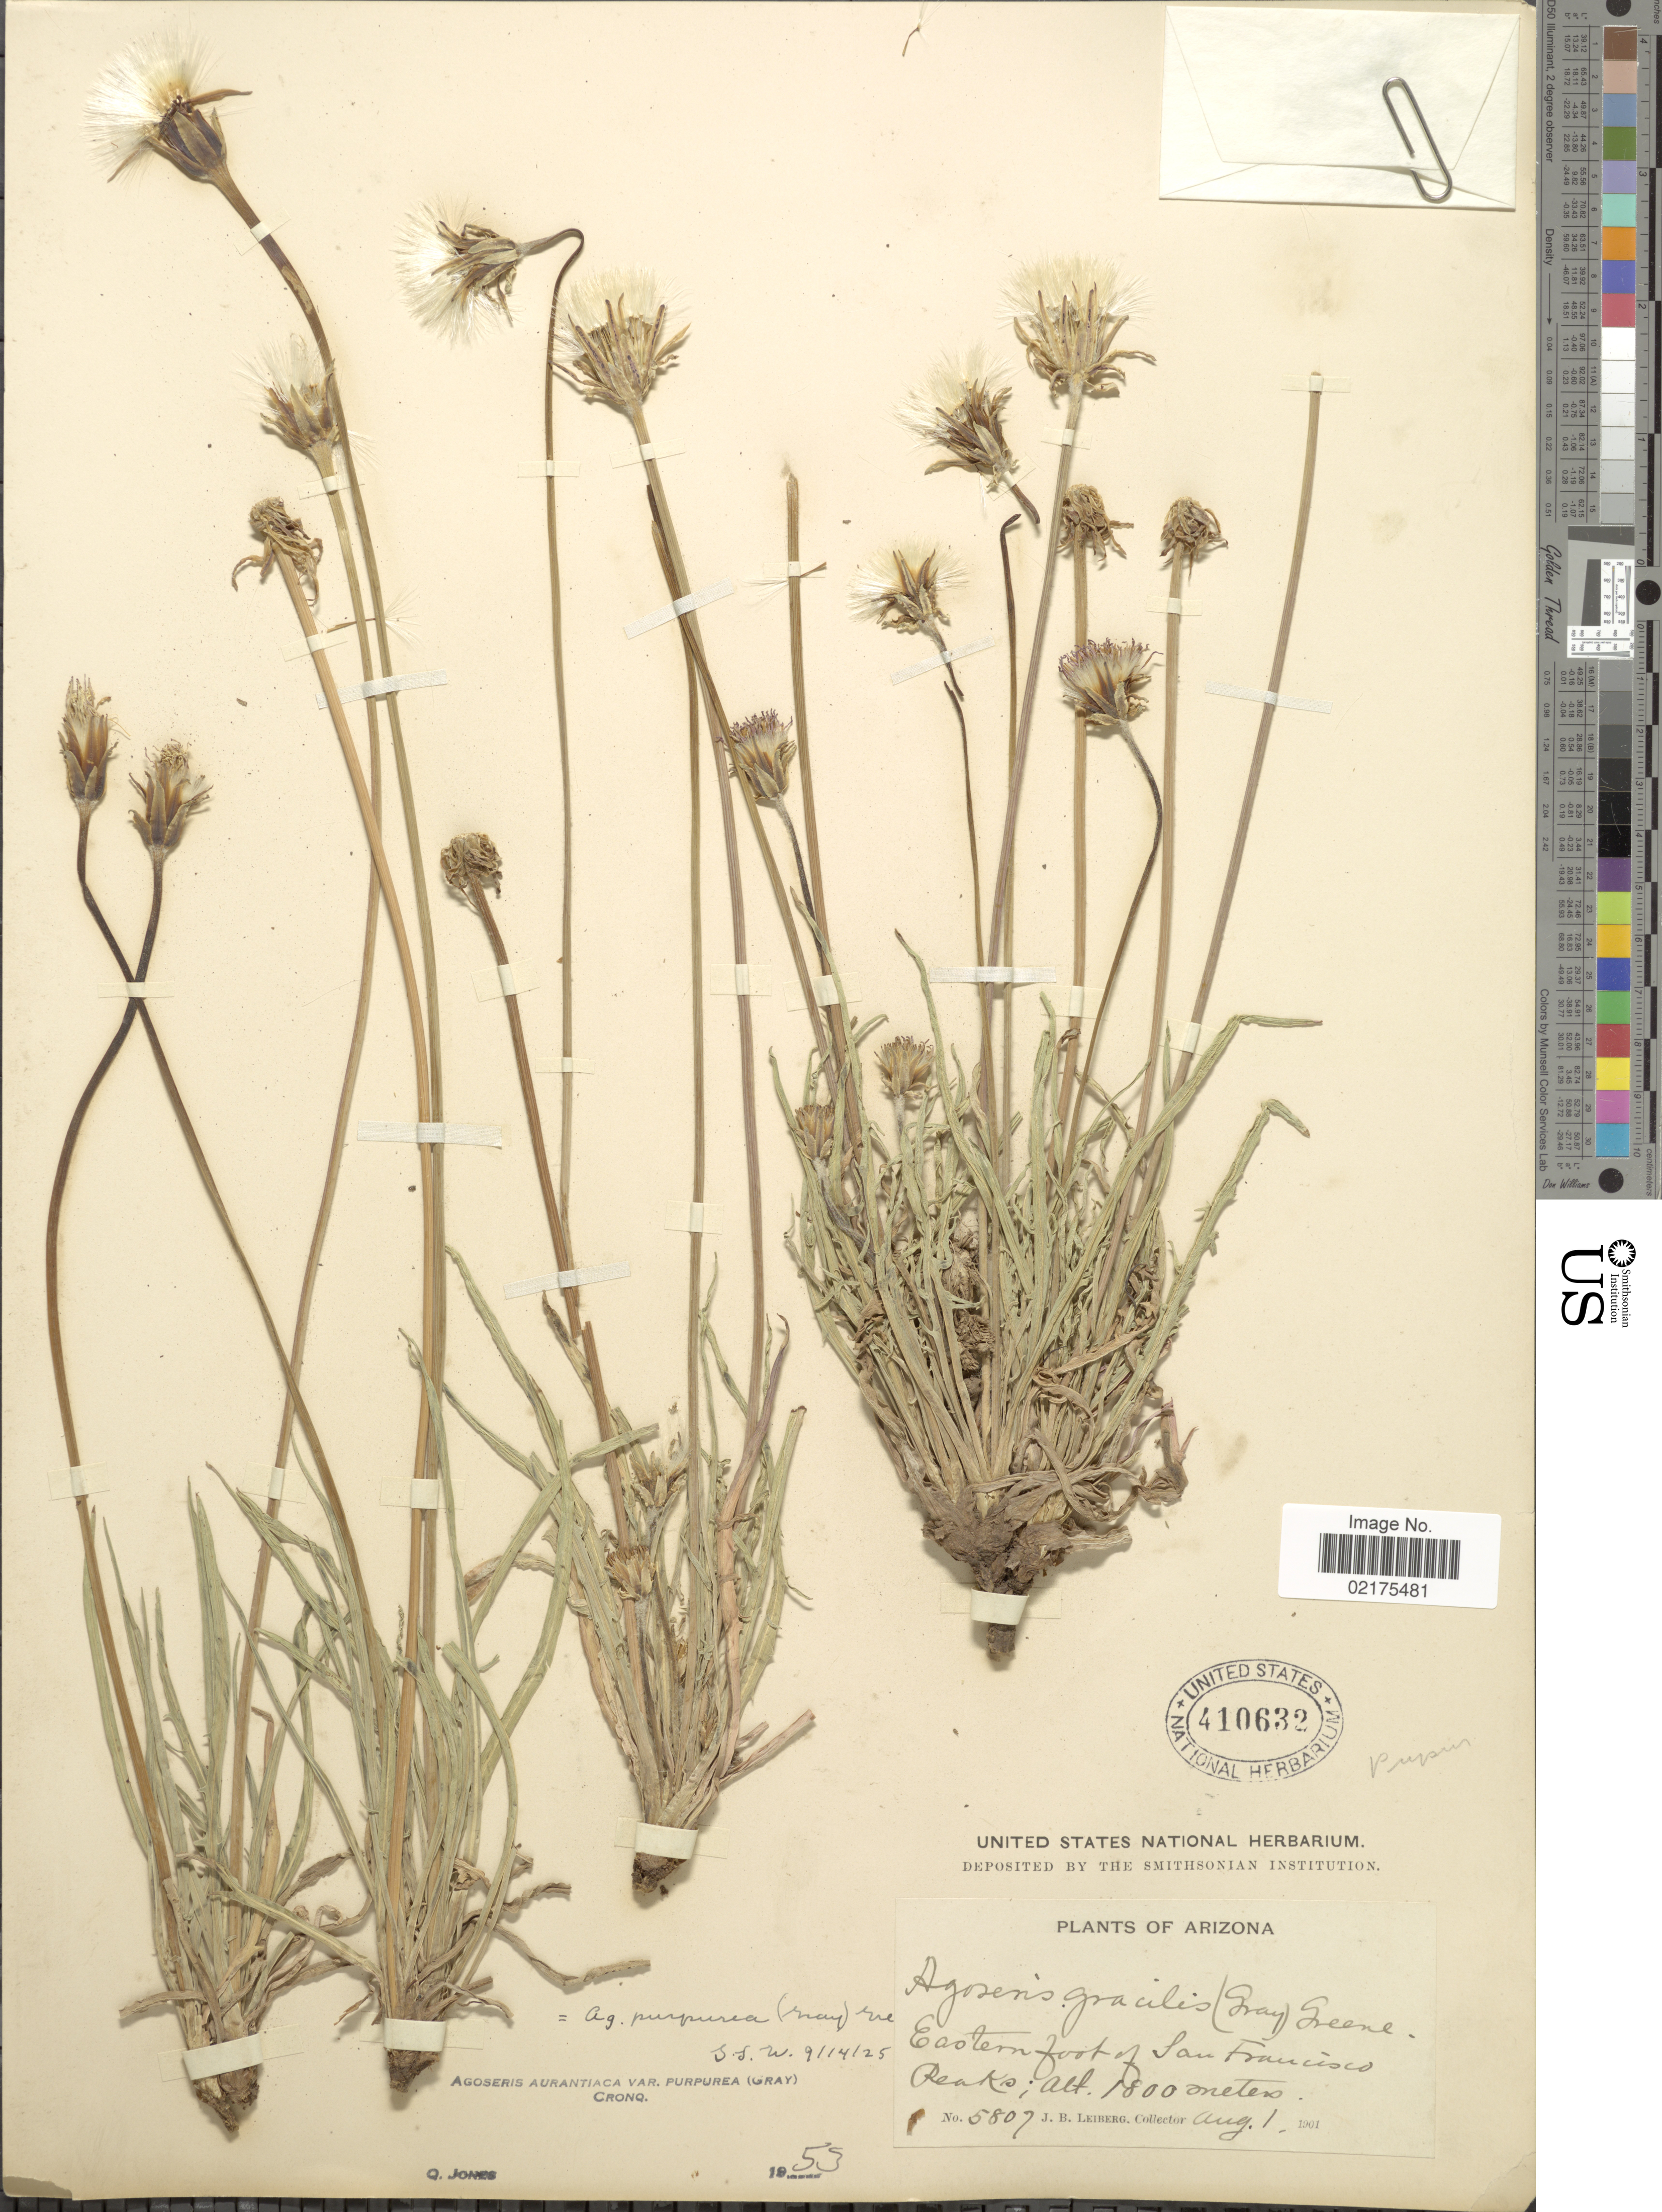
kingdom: Plantae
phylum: Tracheophyta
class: Magnoliopsida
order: Asterales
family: Asteraceae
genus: Agoseris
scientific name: Agoseris aurantiaca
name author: (Hook.) Greene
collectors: J. B. Leiberg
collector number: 5807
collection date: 1901-08-01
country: United States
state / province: Arizona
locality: Eastern foot of San Francisco Peaks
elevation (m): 1800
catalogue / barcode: US 410632